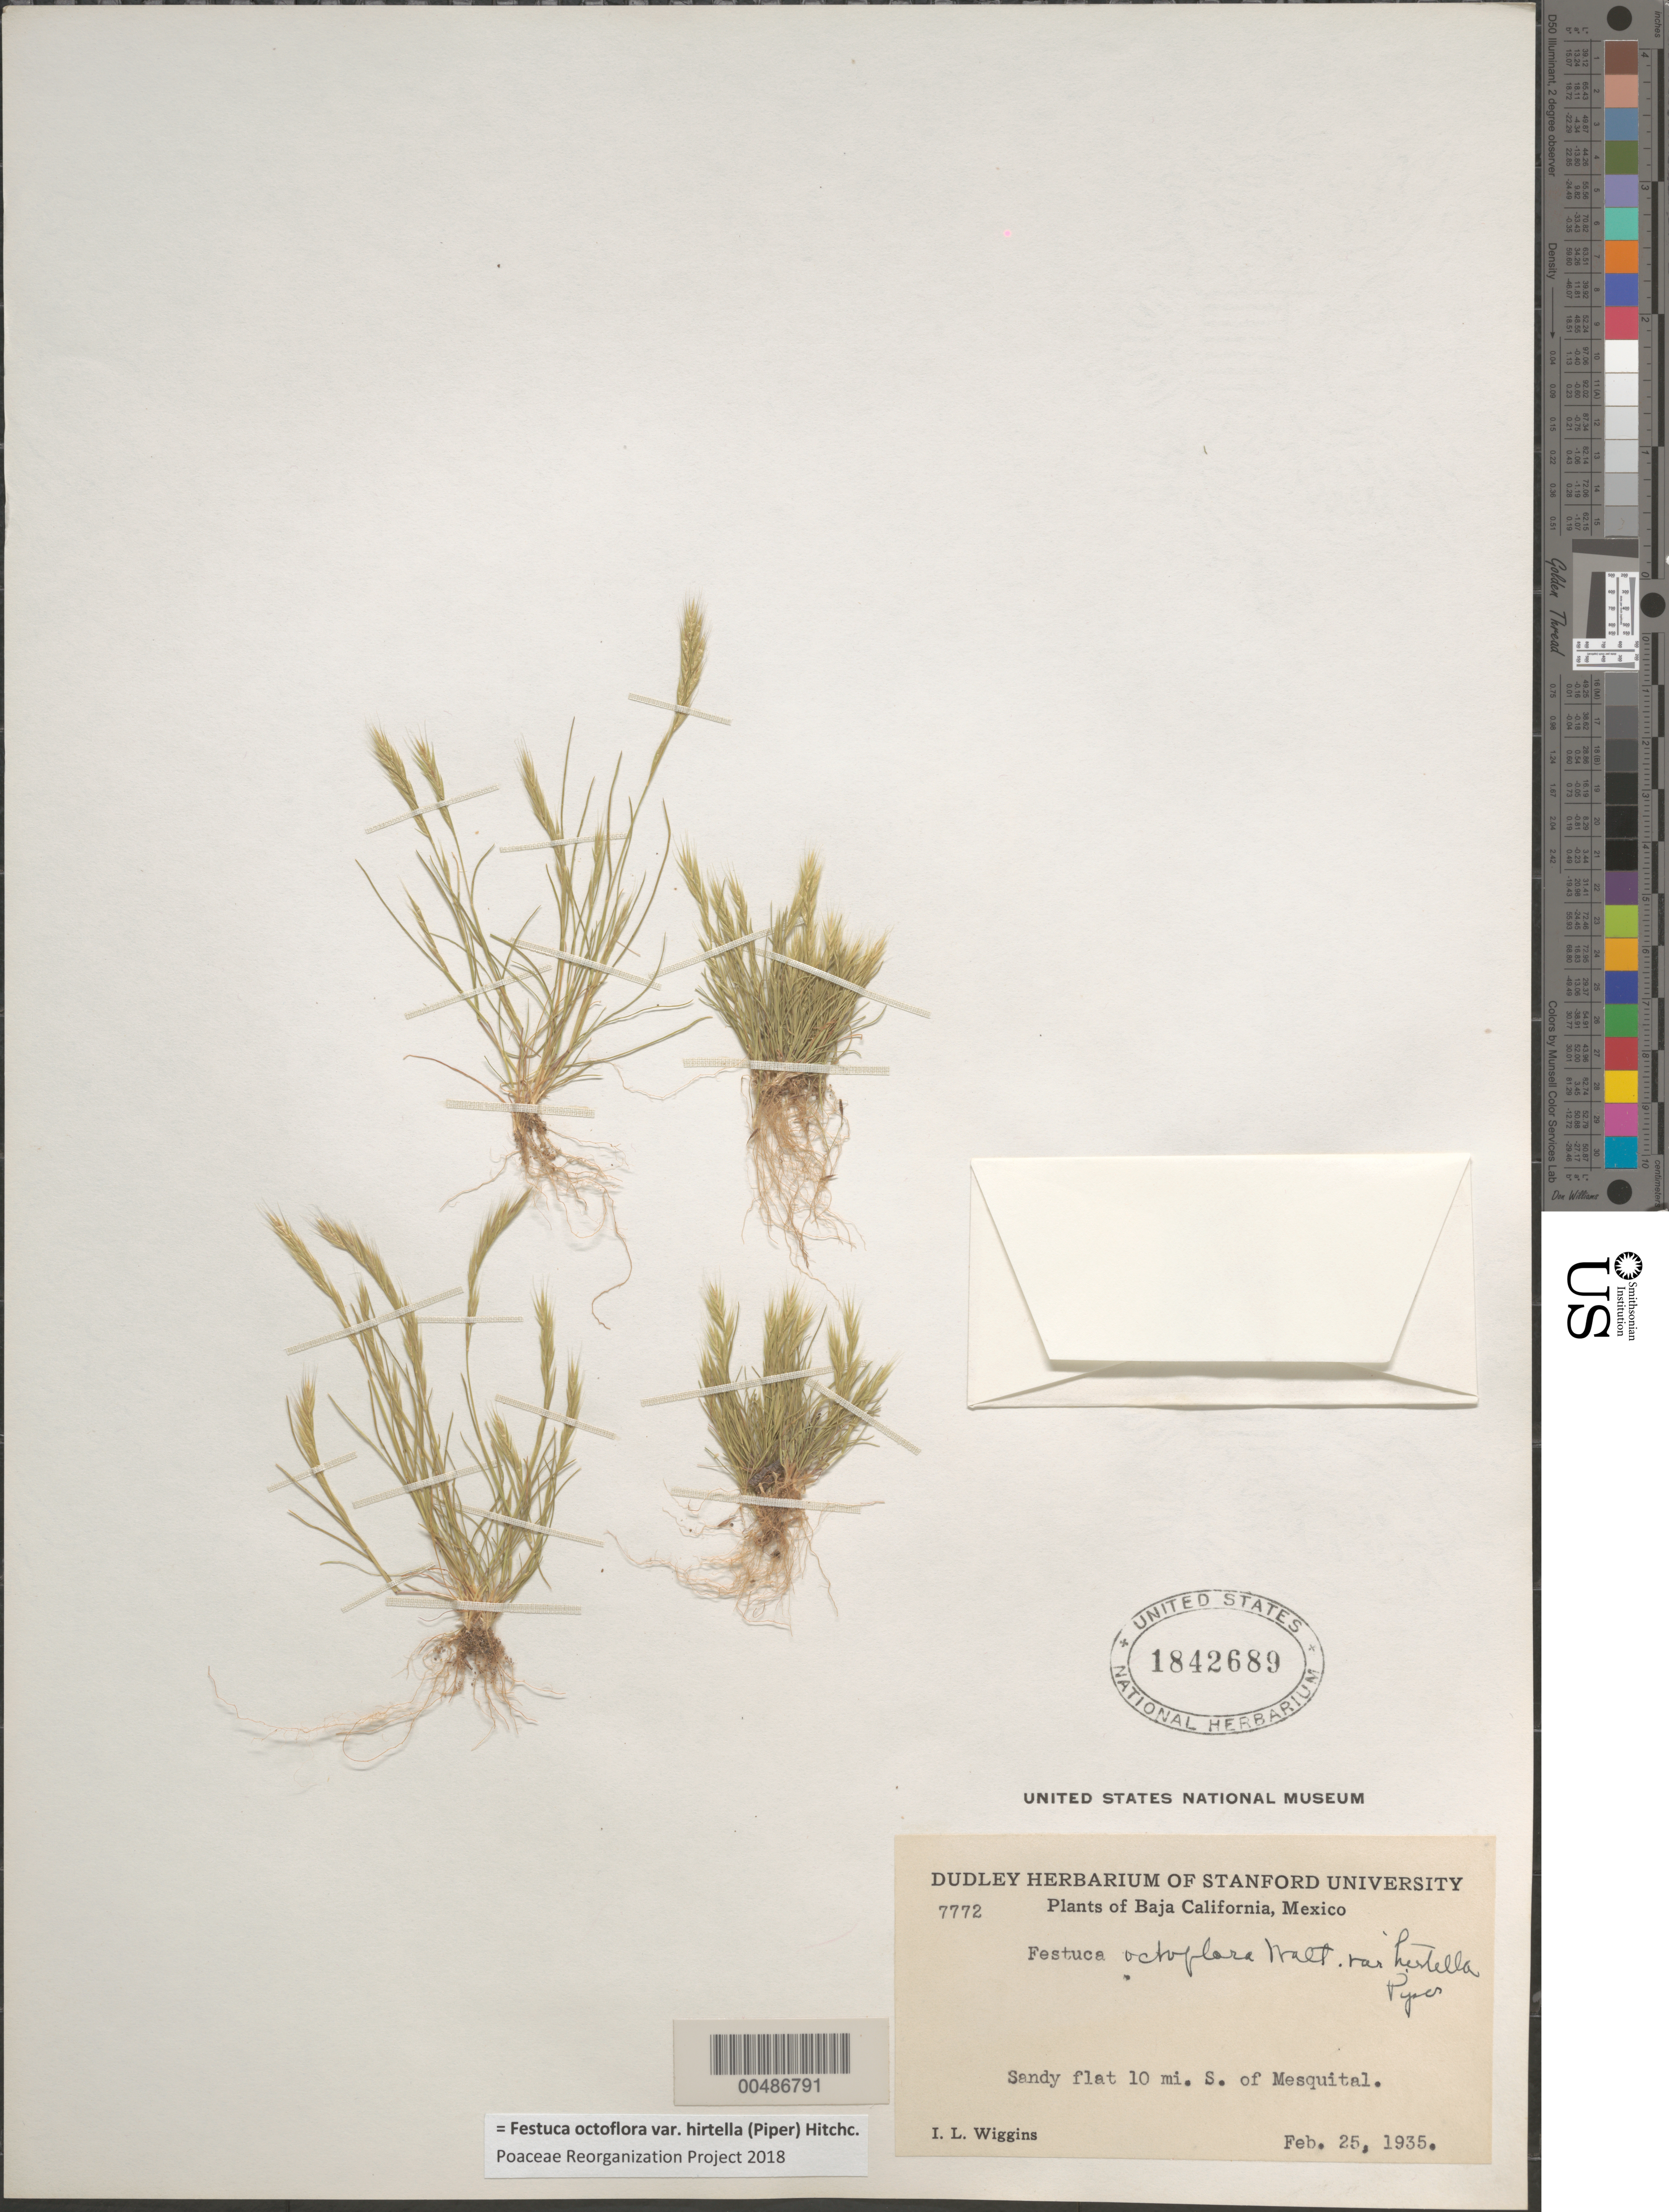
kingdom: Plantae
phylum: Tracheophyta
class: Liliopsida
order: Poales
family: Poaceae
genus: Festuca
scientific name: Festuca octoflora var. hirtella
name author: Piper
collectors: I. L. Wiggins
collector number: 7772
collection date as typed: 25 Feb 1935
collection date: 1935-02-25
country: Mexico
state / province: Baja California Sur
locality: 10 mi S of Mesquital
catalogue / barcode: US 1842689